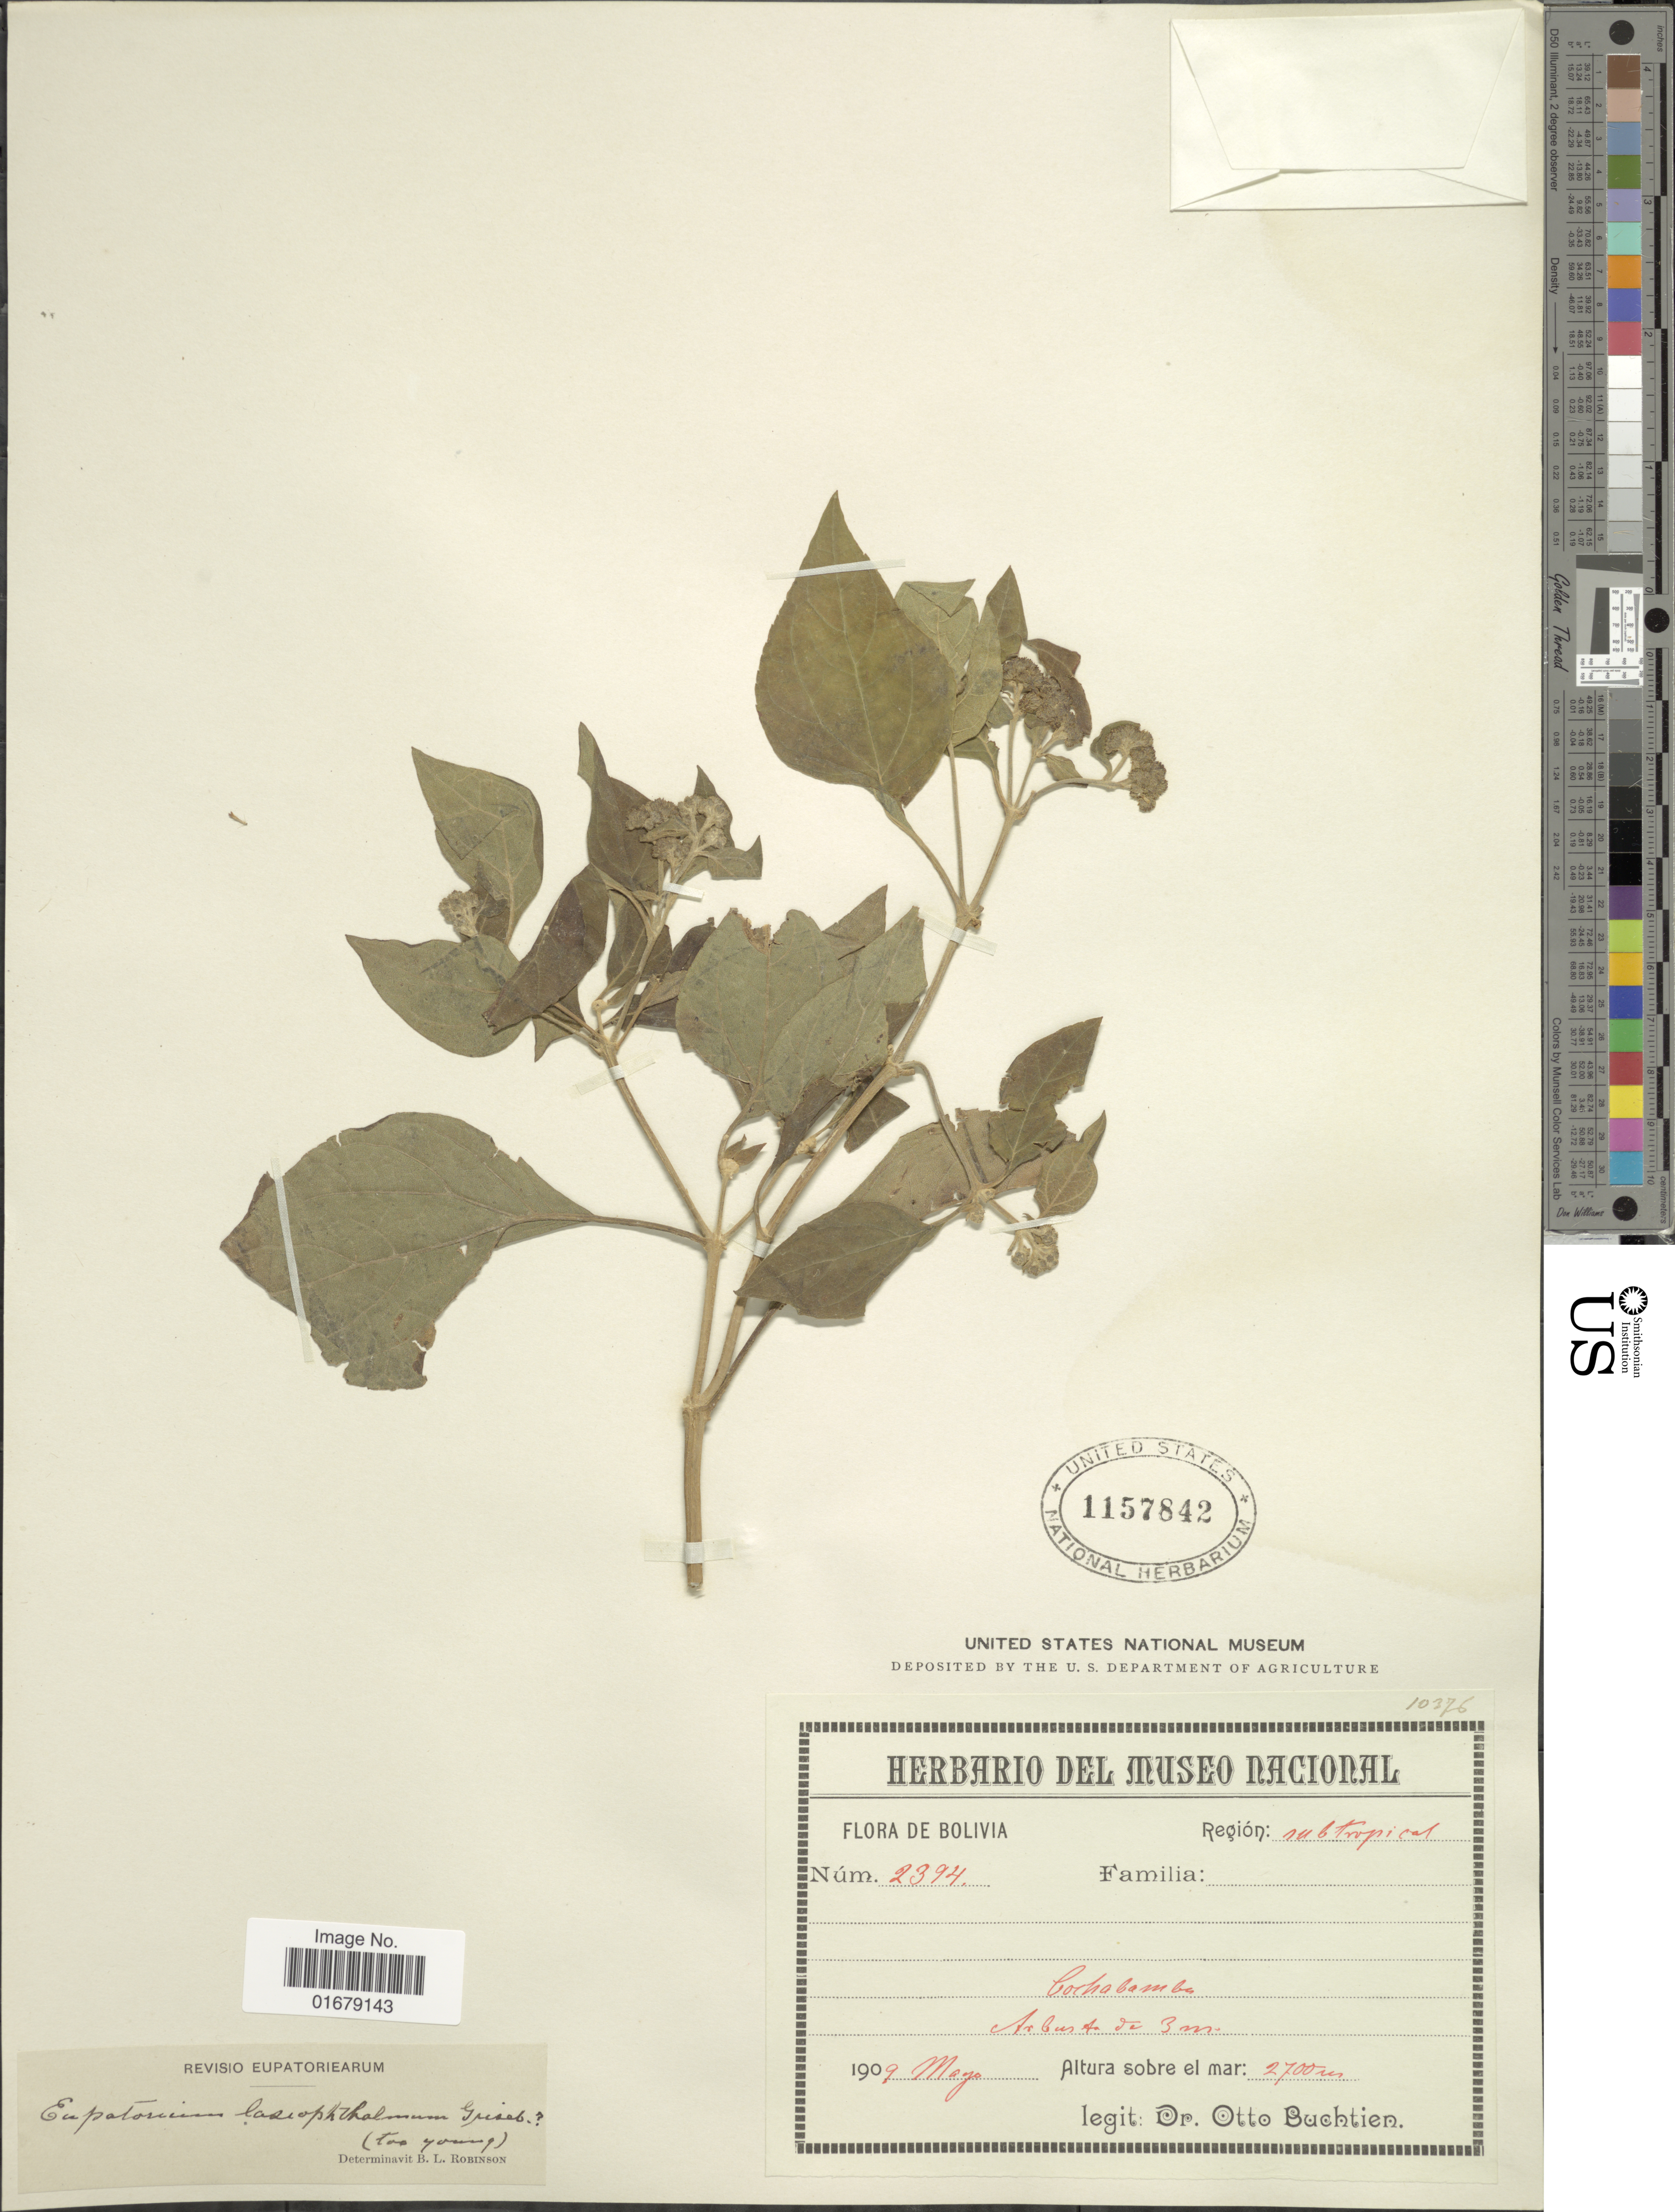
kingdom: Plantae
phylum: Tracheophyta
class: Magnoliopsida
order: Asterales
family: Asteraceae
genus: Kaunia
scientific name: Kaunia lasiophthalma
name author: (Hieron.) R.M. King & H. Rob.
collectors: O. Buchtien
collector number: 2394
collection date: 1909-05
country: Bolivia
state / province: Cochabamba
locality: Bolivia. Region: subtropical. Cochabamba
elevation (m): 2700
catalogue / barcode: US 1157842